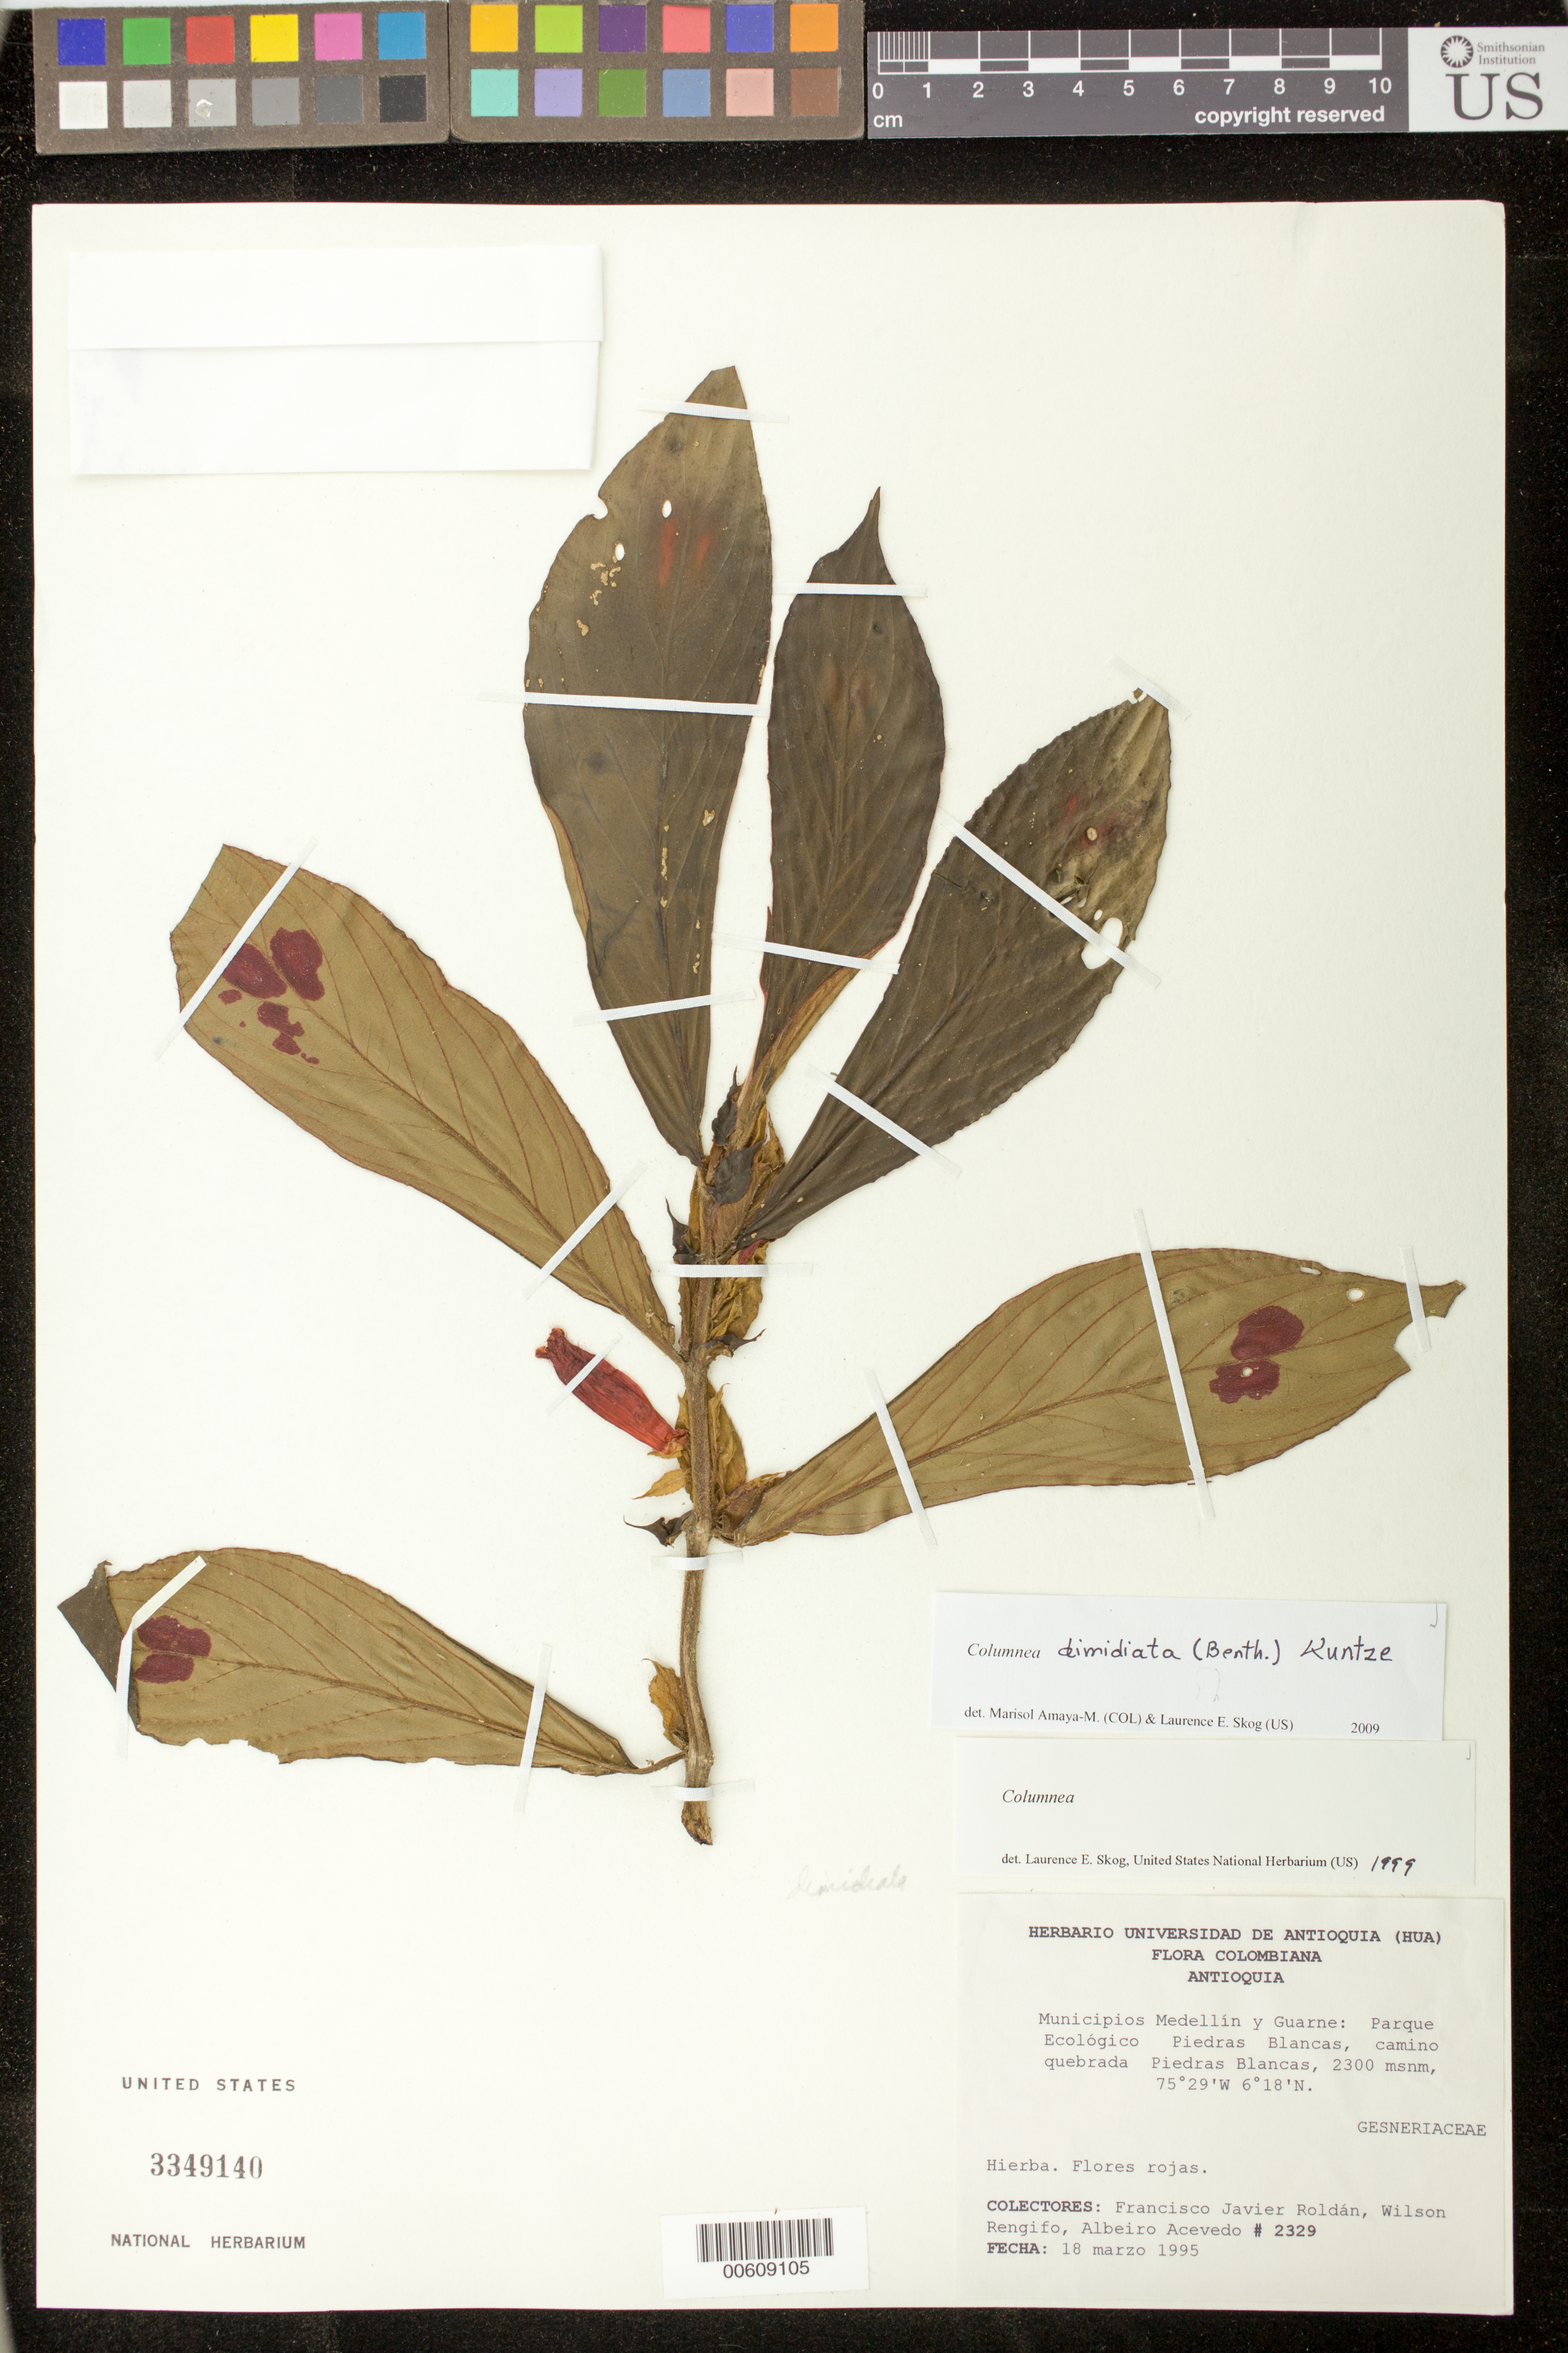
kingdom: Plantae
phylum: Tracheophyta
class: Magnoliopsida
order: Lamiales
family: Gesneriaceae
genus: Columnea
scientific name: Columnea dimidiata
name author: (Benth.) Kuntze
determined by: Amaya-Márquez, M.; Skog, Laurence E.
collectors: F. J. Roldán, W. Rengifo & A. Acevedo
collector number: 2329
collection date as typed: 18 Mar 1995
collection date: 1995-03-18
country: Colombia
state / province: Antioquia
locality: Municipios Medellín y Guarne: Parque Ecológica Piedras Blancas, camino quebrada Piedras Blancas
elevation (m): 2300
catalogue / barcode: US 3349140